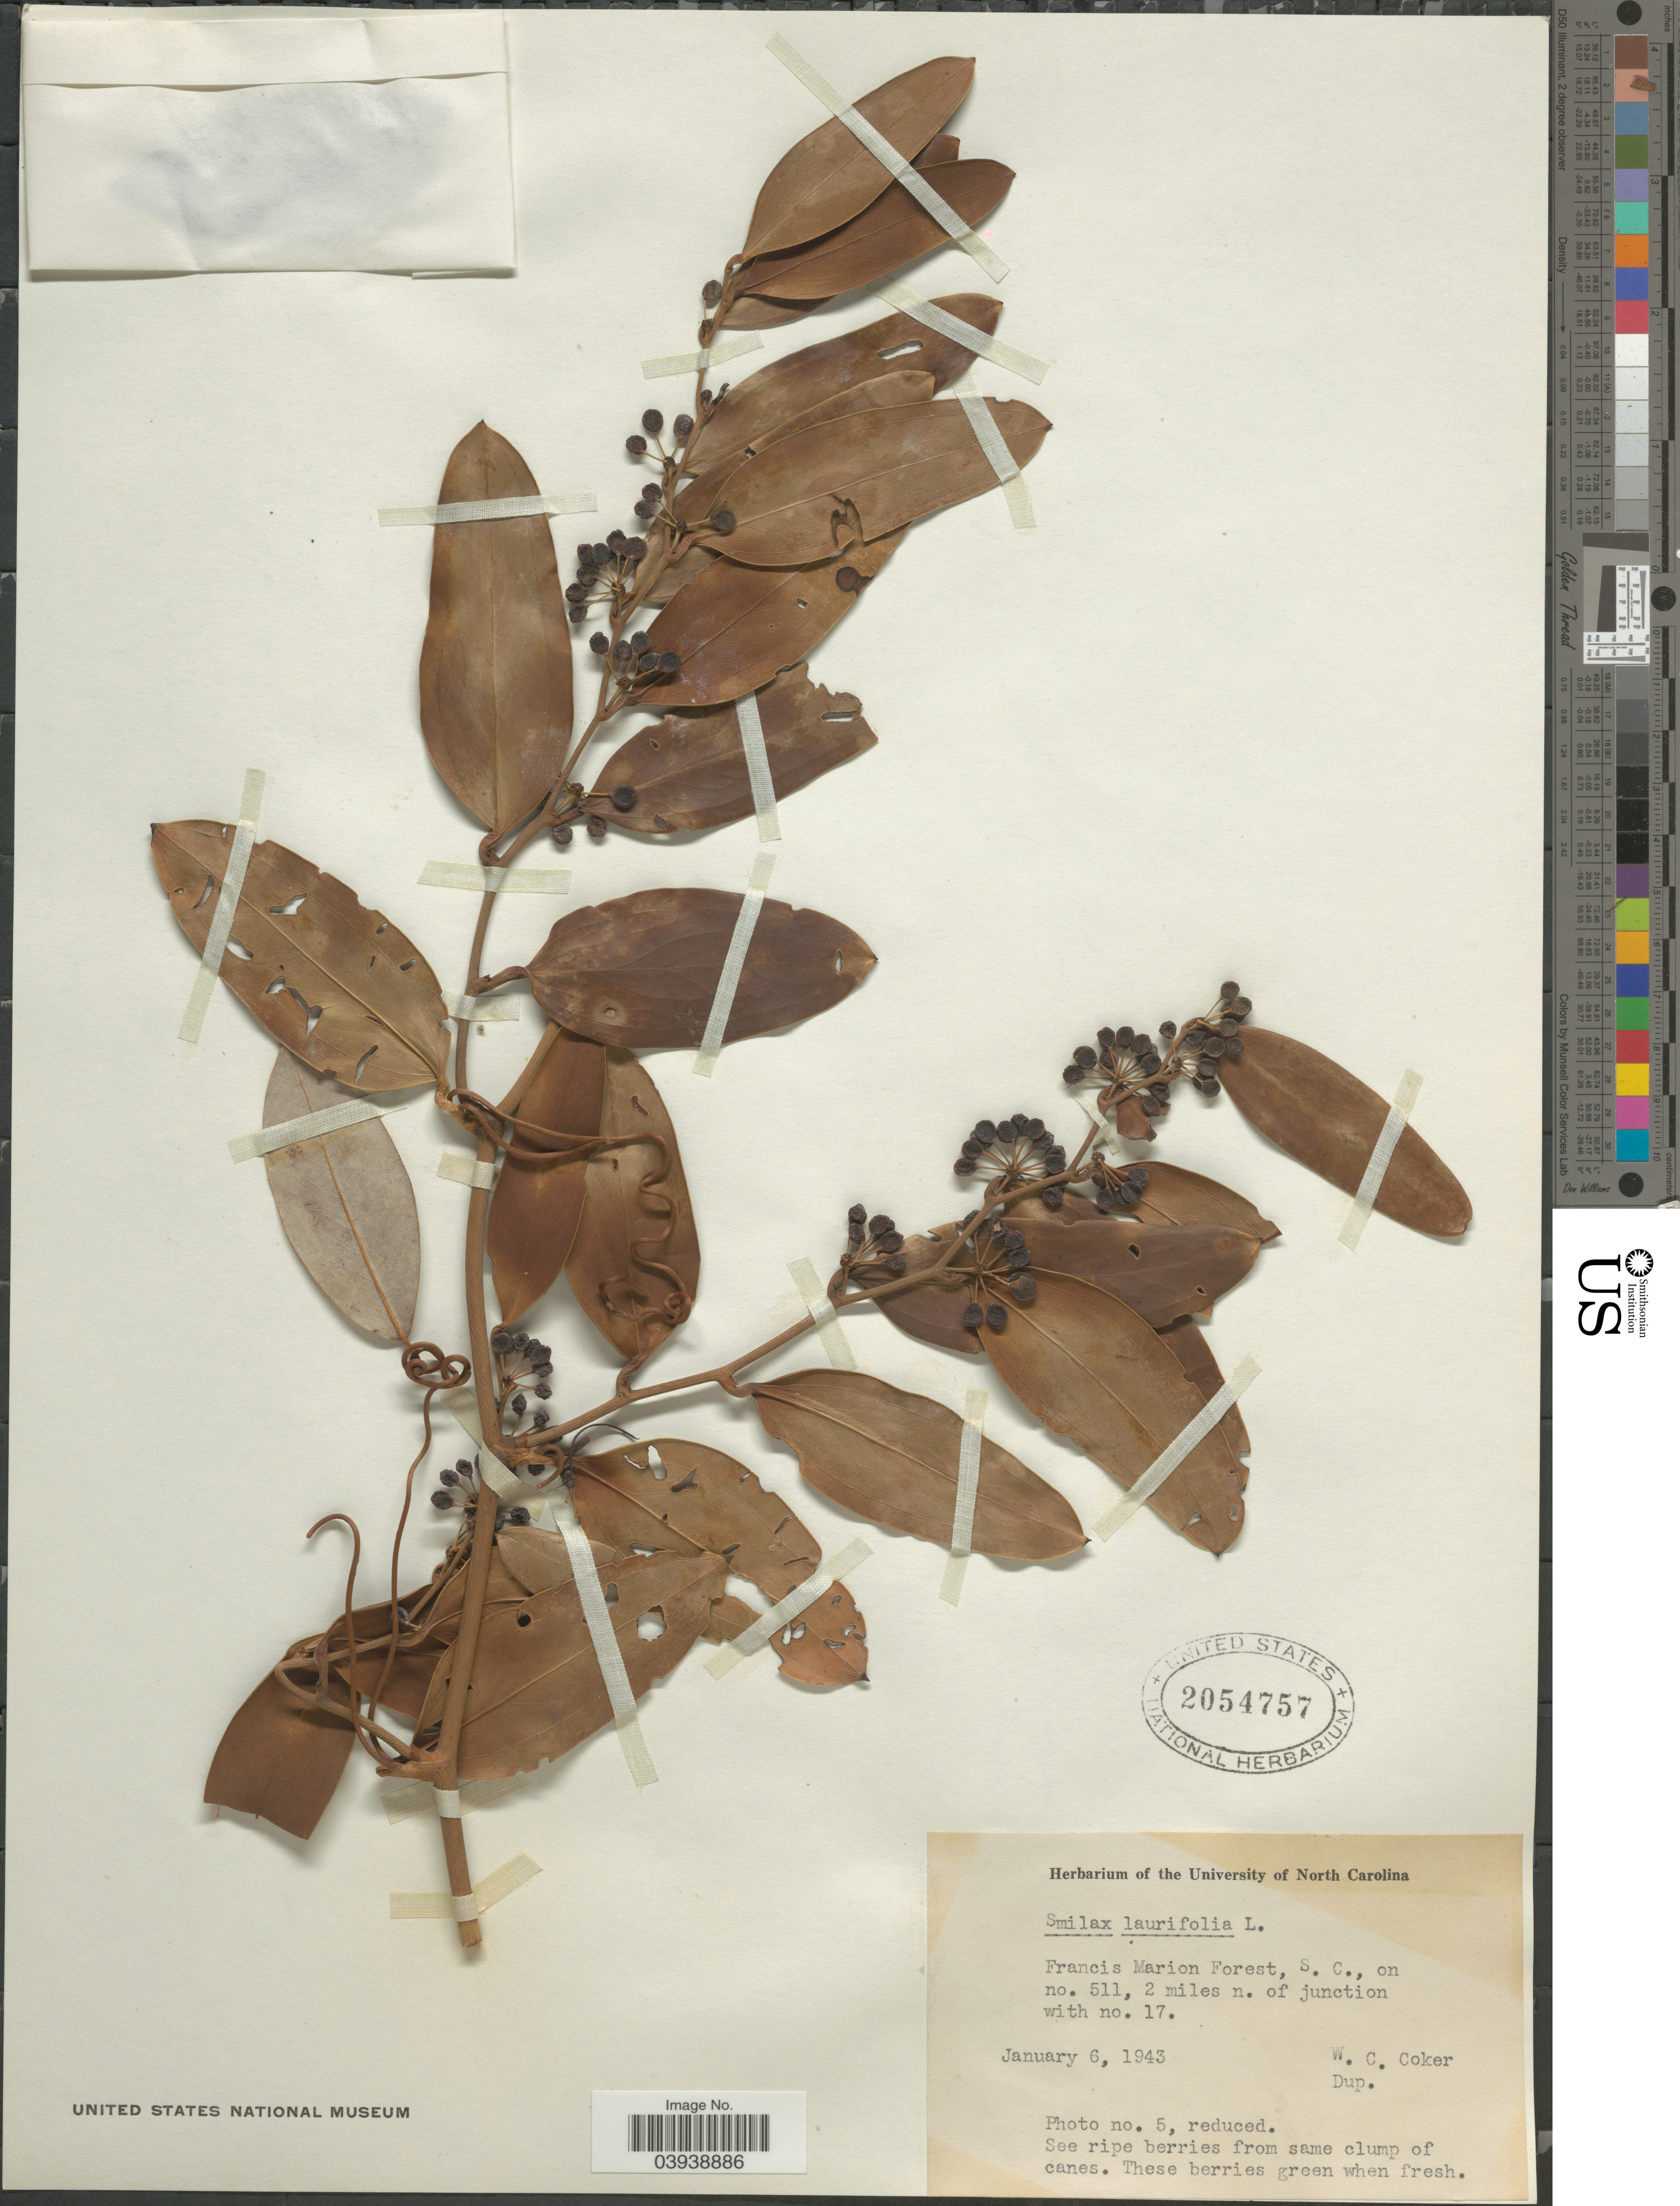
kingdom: Plantae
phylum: Tracheophyta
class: Liliopsida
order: Liliales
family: Smilacaceae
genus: Smilax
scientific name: Smilax laurifolia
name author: L.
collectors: W. Coker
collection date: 1943-01-06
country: United States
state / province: South Carolina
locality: Francis Marion Forest, on no. 511, 2 miles n. of junction with no. 17.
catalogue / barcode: US 2054757